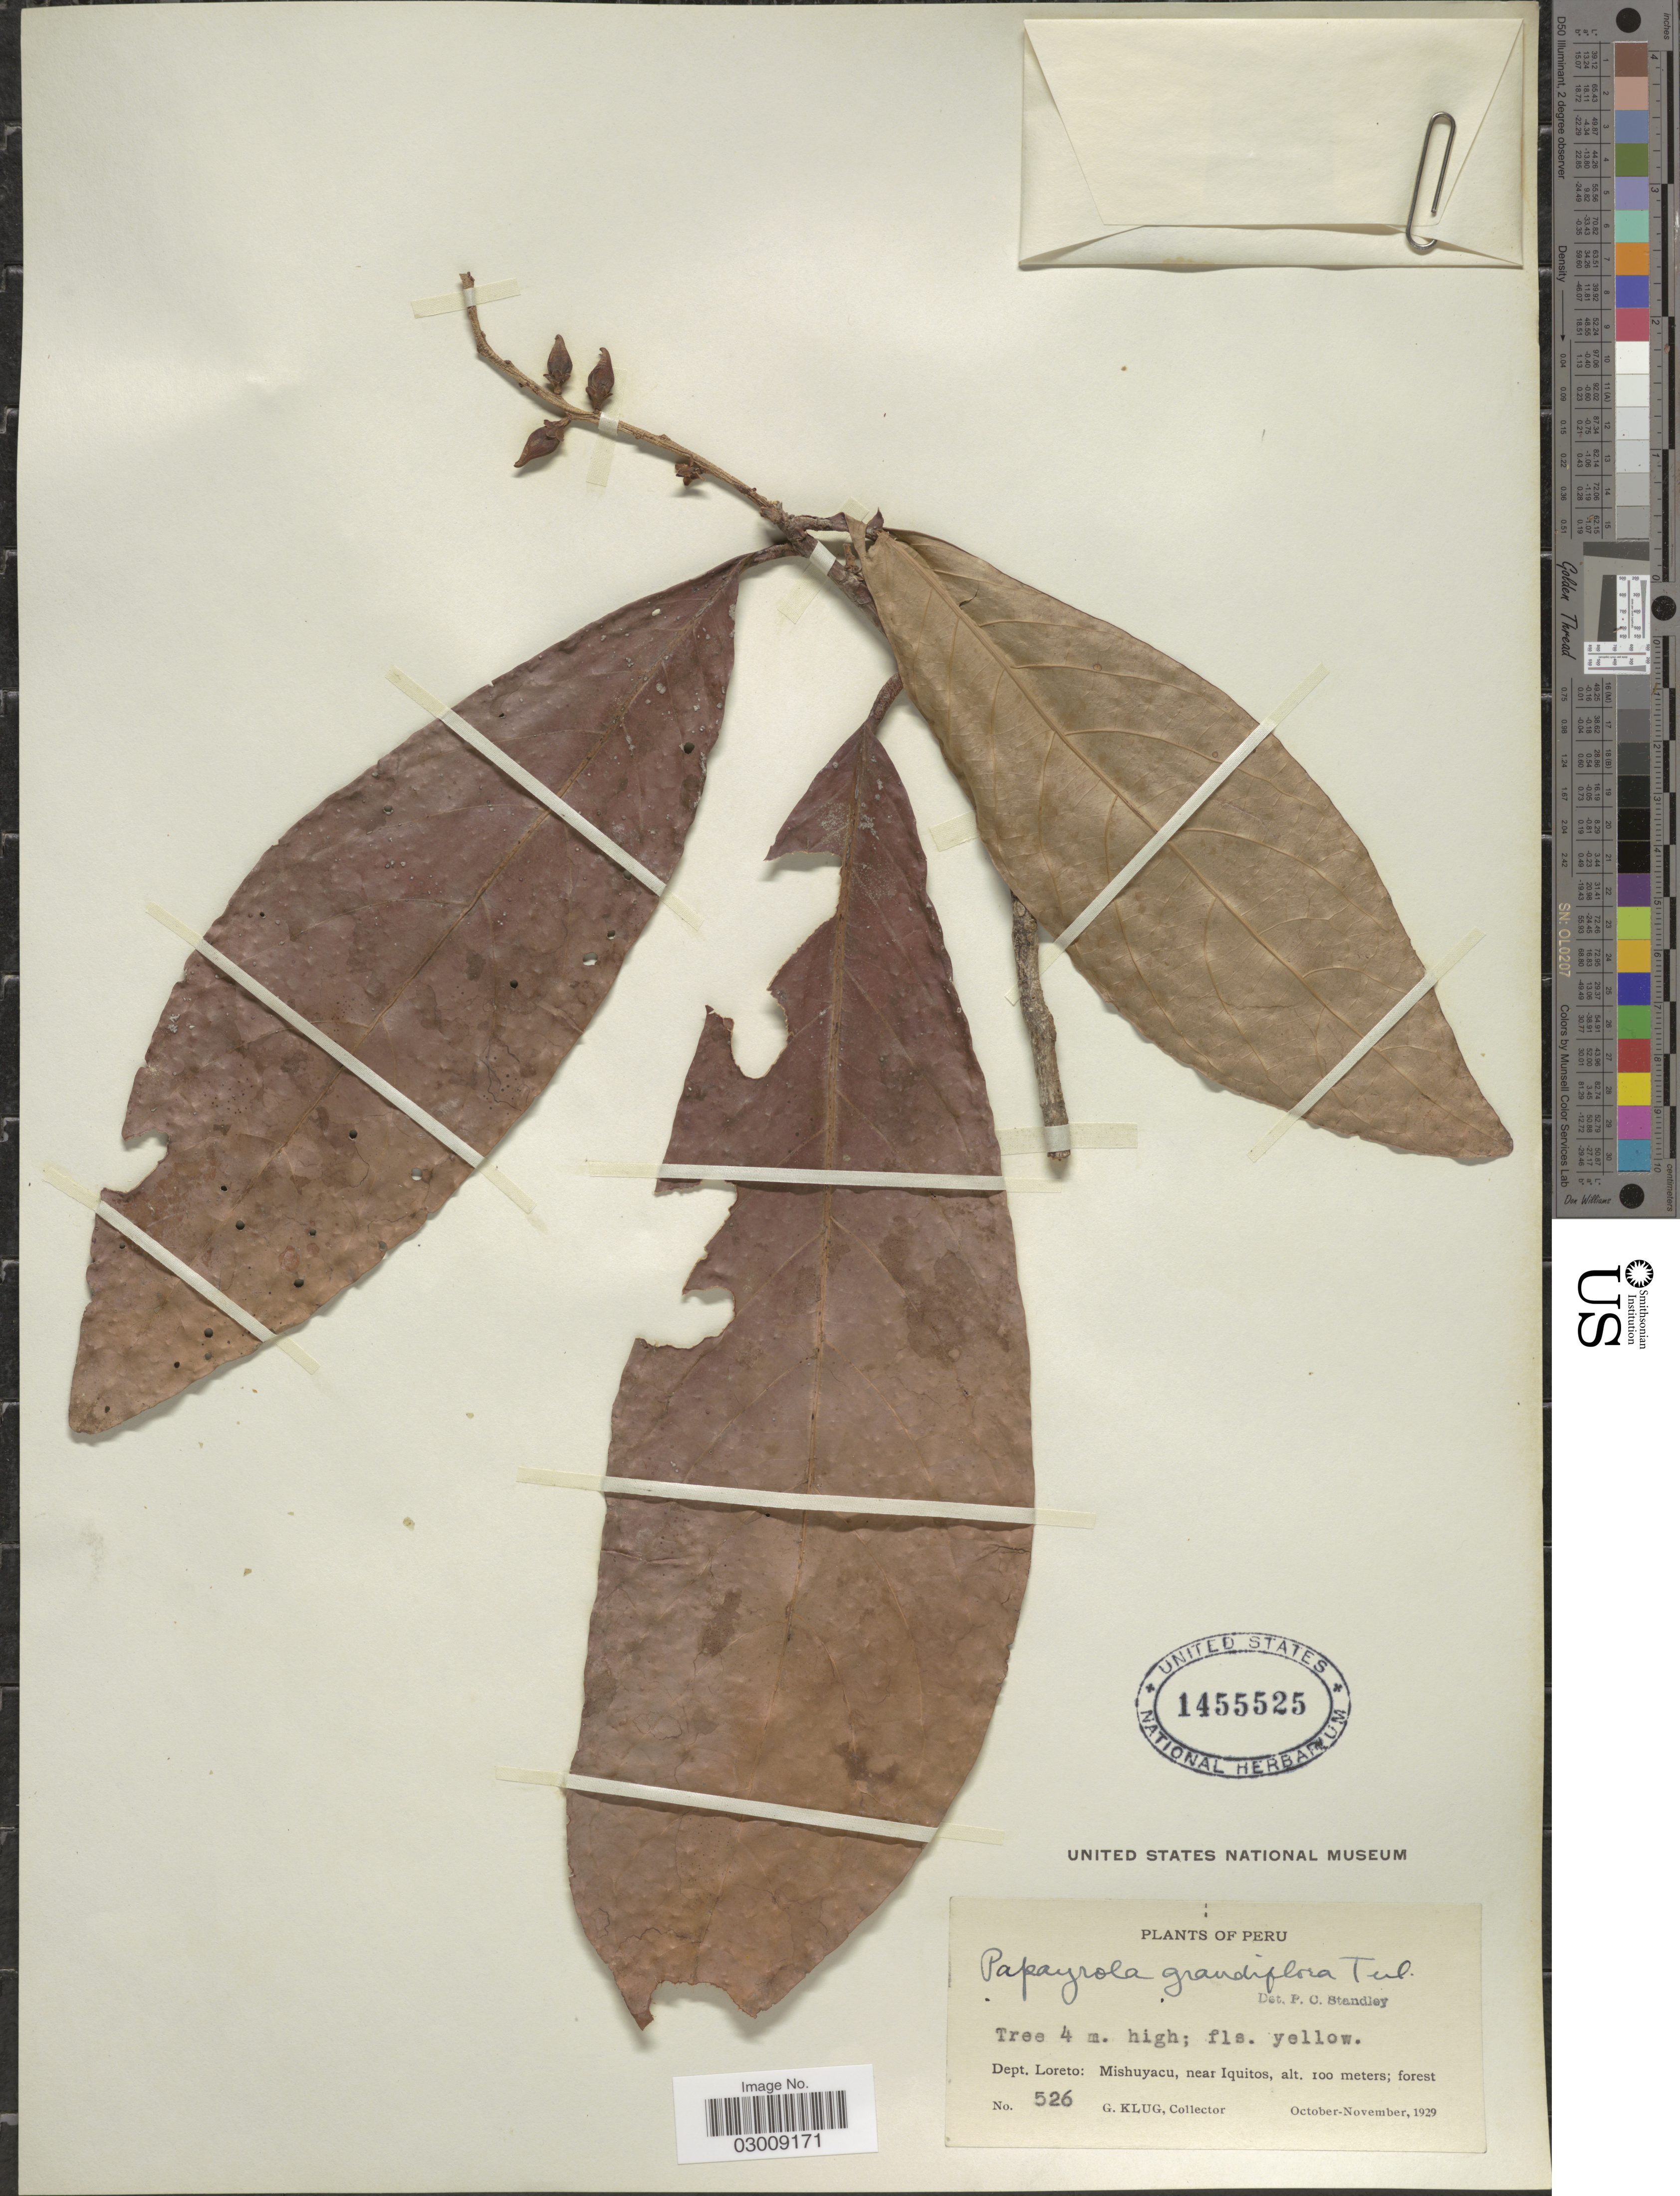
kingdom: Plantae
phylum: Tracheophyta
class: Magnoliopsida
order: Malpighiales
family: Violaceae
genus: Paypayrola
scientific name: Paypayrola grandiflora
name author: Tul.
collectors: G. Klug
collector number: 526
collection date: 1929-10/1929-11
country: Peru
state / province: Loreto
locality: Dept. Loreto: Mishuyacu, near Iquitos.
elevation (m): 100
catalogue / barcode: US 1455525